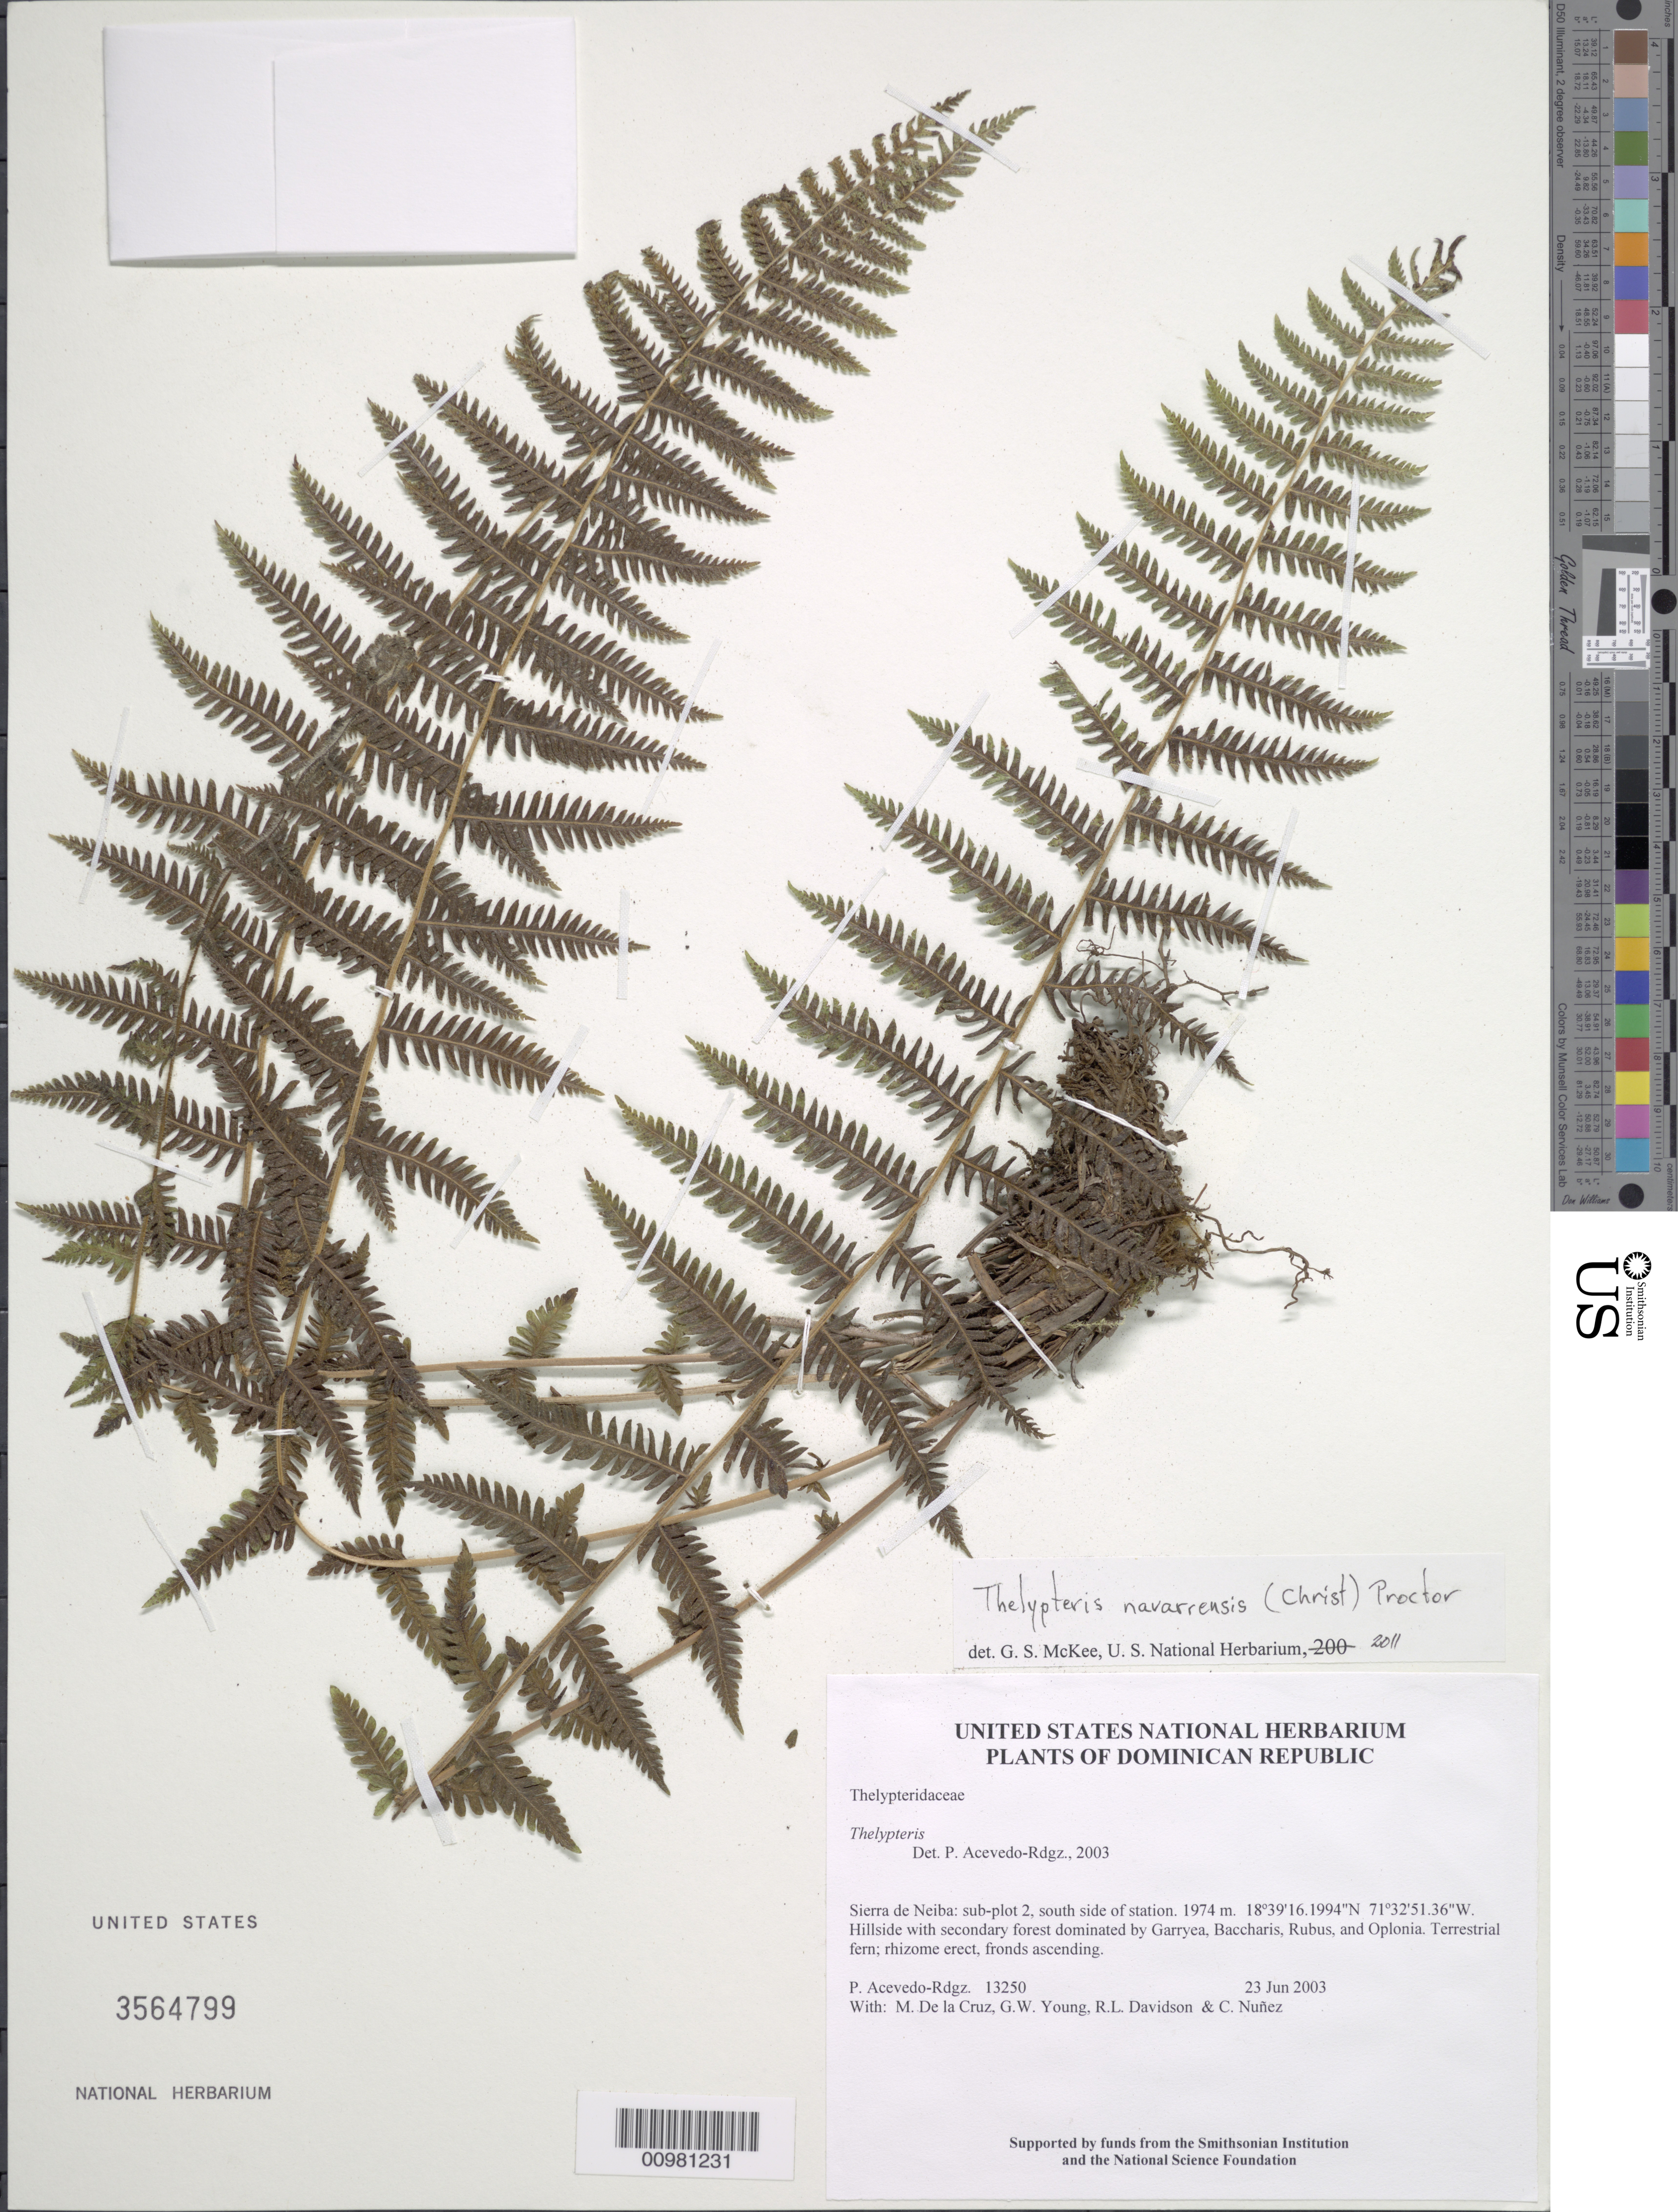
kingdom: Plantae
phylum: Tracheophyta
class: Polypodiopsida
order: Polypodiales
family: Thelypteridaceae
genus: Amauropelta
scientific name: Amauropelta navarrensis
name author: (C. Chr.) Pic. Serm.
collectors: P. Acevedo-Rodr., M. de la Cruz, J. Rawlins, G. Young, R. Davidson & C. Nunez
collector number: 13250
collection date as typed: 23 Jun 2003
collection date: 2003-06-23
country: Dominican Republic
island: Hispaniola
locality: Sierra de Neiba: sub-plot 2, south side of station.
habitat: Hillside with secondary forest dominated by Garryea, Baccharis, Rubus, and Oplonia.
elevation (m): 1974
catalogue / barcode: US 3564799